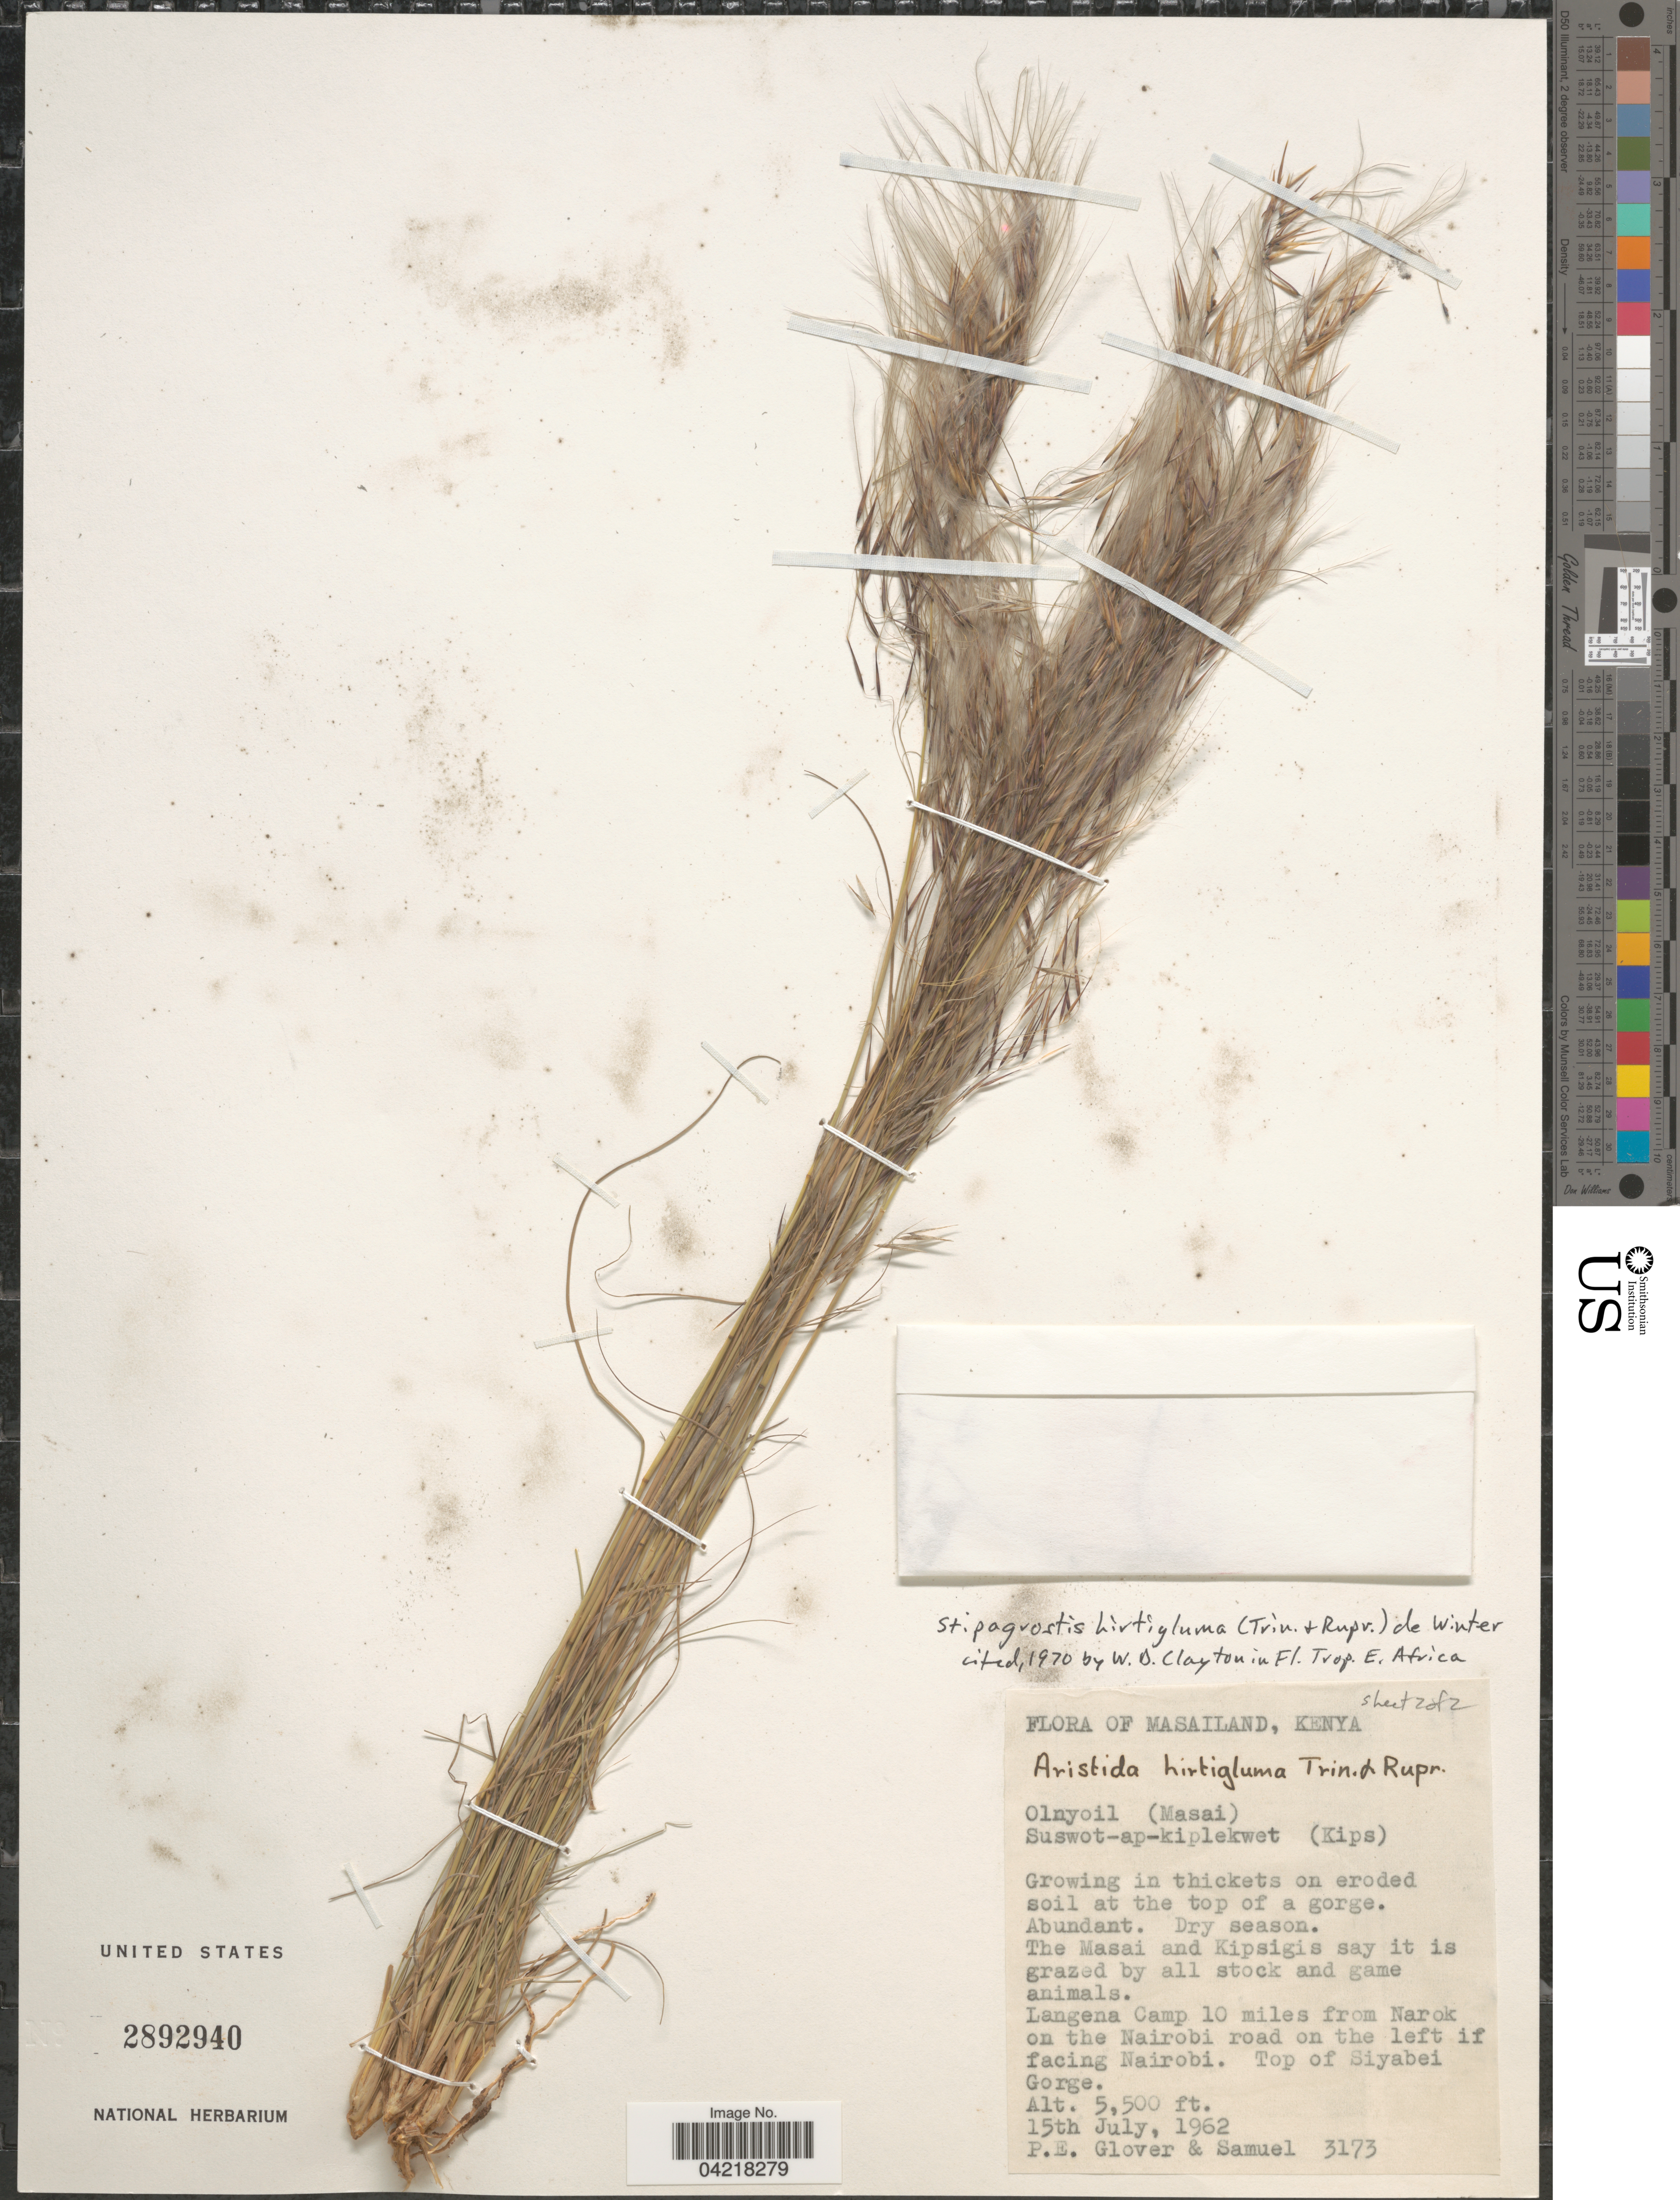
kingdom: Plantae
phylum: Tracheophyta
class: Liliopsida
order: Poales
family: Poaceae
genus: Stipagrostis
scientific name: Stipagrostis hirtigluma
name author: (Steud. ex Trin. & Rupr.) De Winter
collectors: P. Glover & -. Samuel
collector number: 3173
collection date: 1962-07-15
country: Kenya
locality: Masailand. Langena Camp 10 miles from Narok on the Nairobi road on the left of facing Nairobi. Top of Siyabei Gorge.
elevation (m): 1676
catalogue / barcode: US 2892940